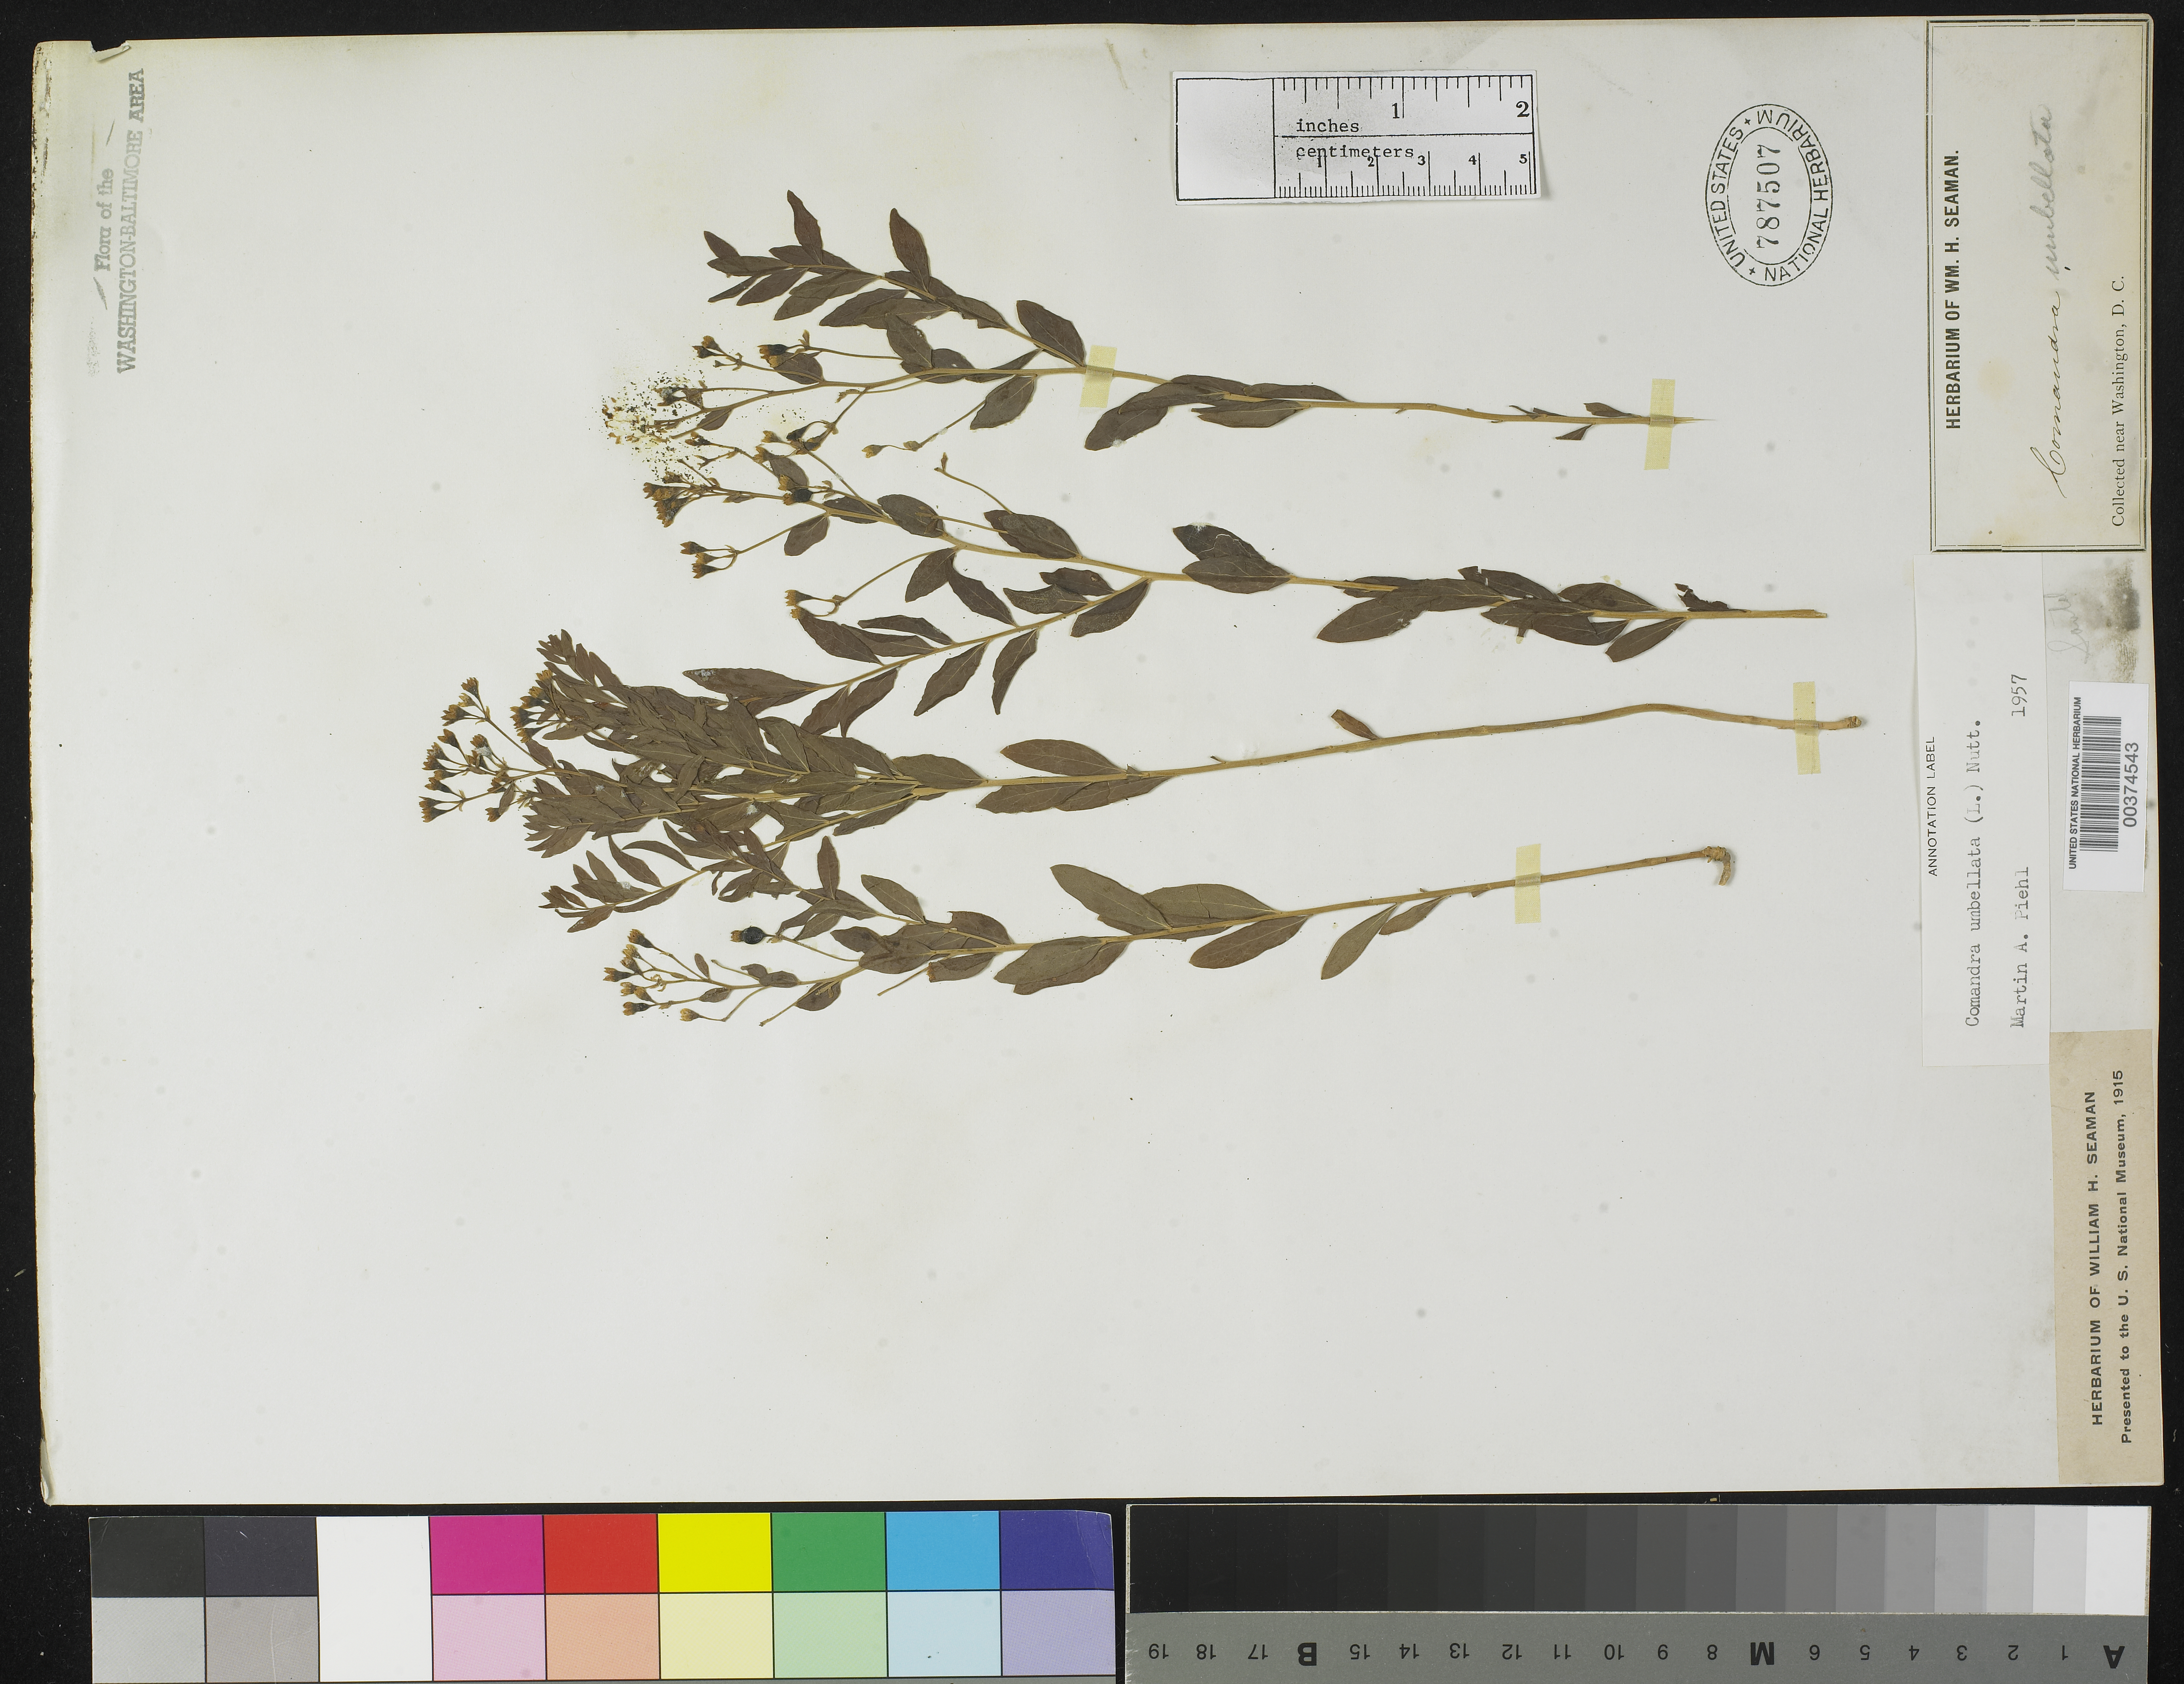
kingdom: Plantae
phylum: Tracheophyta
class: Magnoliopsida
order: Santalales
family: Comandraceae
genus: Comandra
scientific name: Comandra umbellata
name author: (L.) Nutt.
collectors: W. Seaman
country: United States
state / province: District of Columbia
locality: Vicinity of Washington, DC.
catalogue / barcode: US 787507